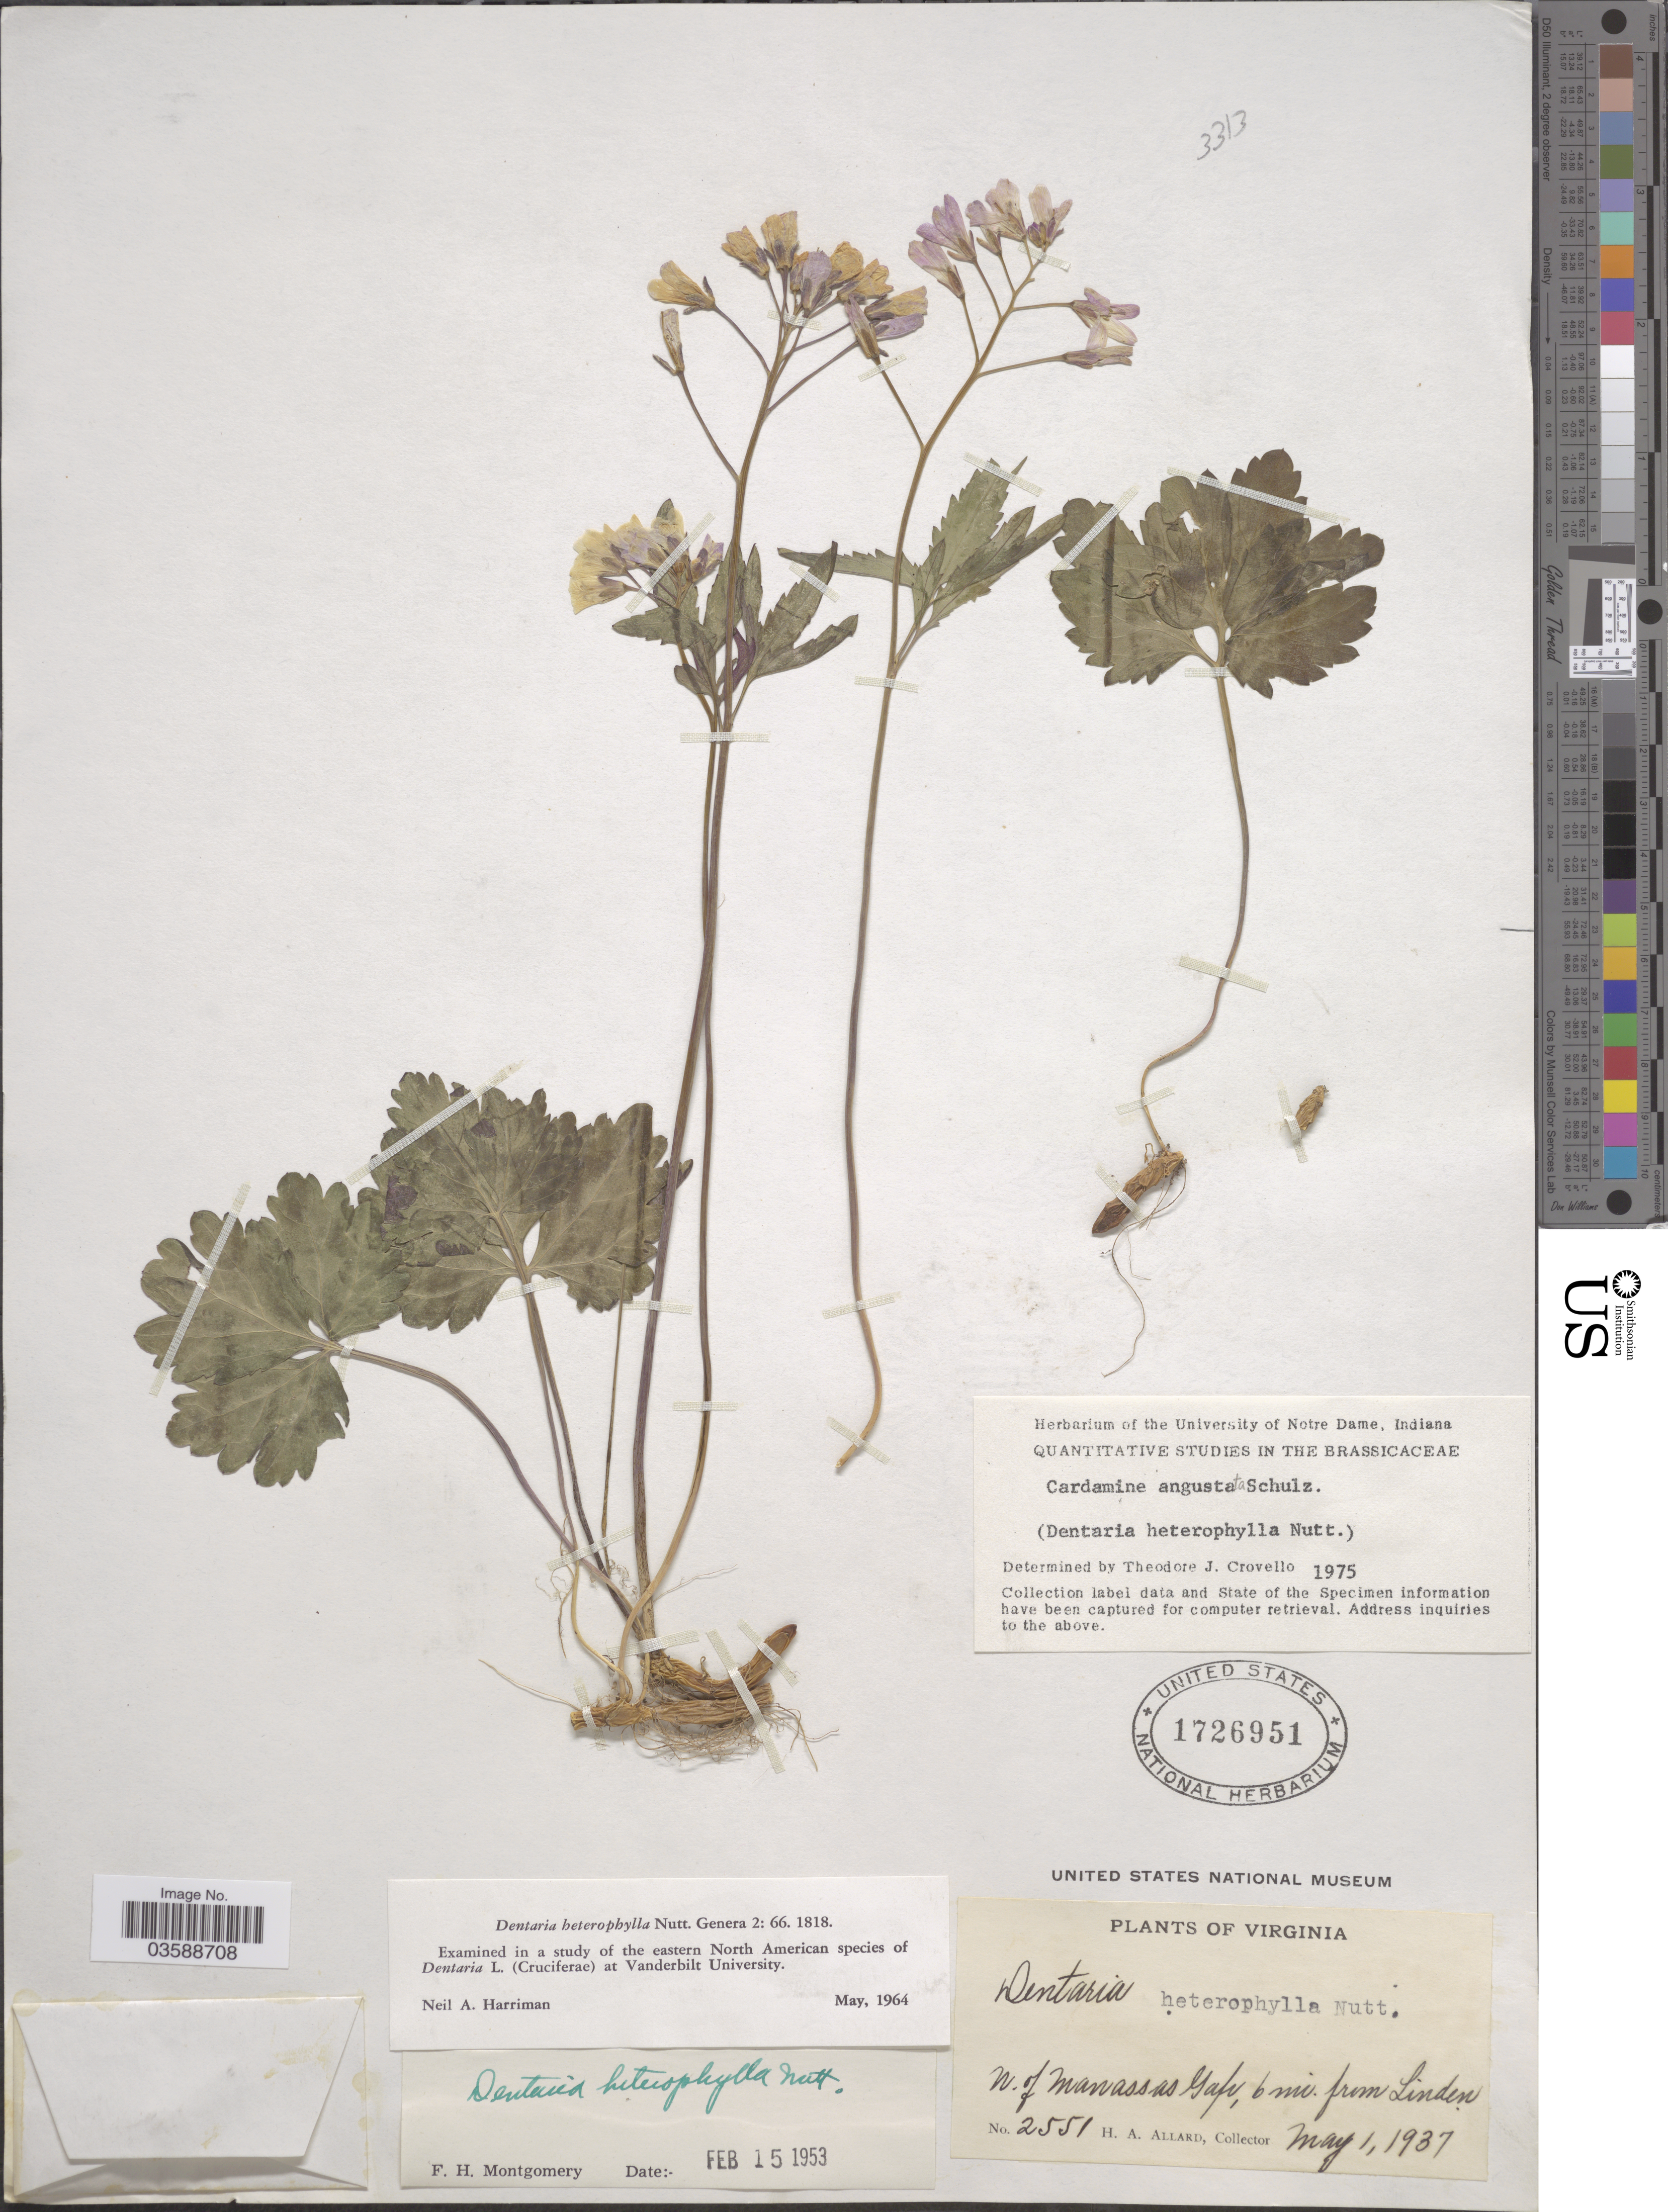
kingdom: Plantae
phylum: Tracheophyta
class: Magnoliopsida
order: Brassicales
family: Brassicaceae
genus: Cardamine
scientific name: Cardamine angustata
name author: O.E. Schulz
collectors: H. A. Allard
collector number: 2551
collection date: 1937-05-01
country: United States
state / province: Virginia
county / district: Prince William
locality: W. of Manassas Gap, 6 mi. from Linden.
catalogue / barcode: US 1726951